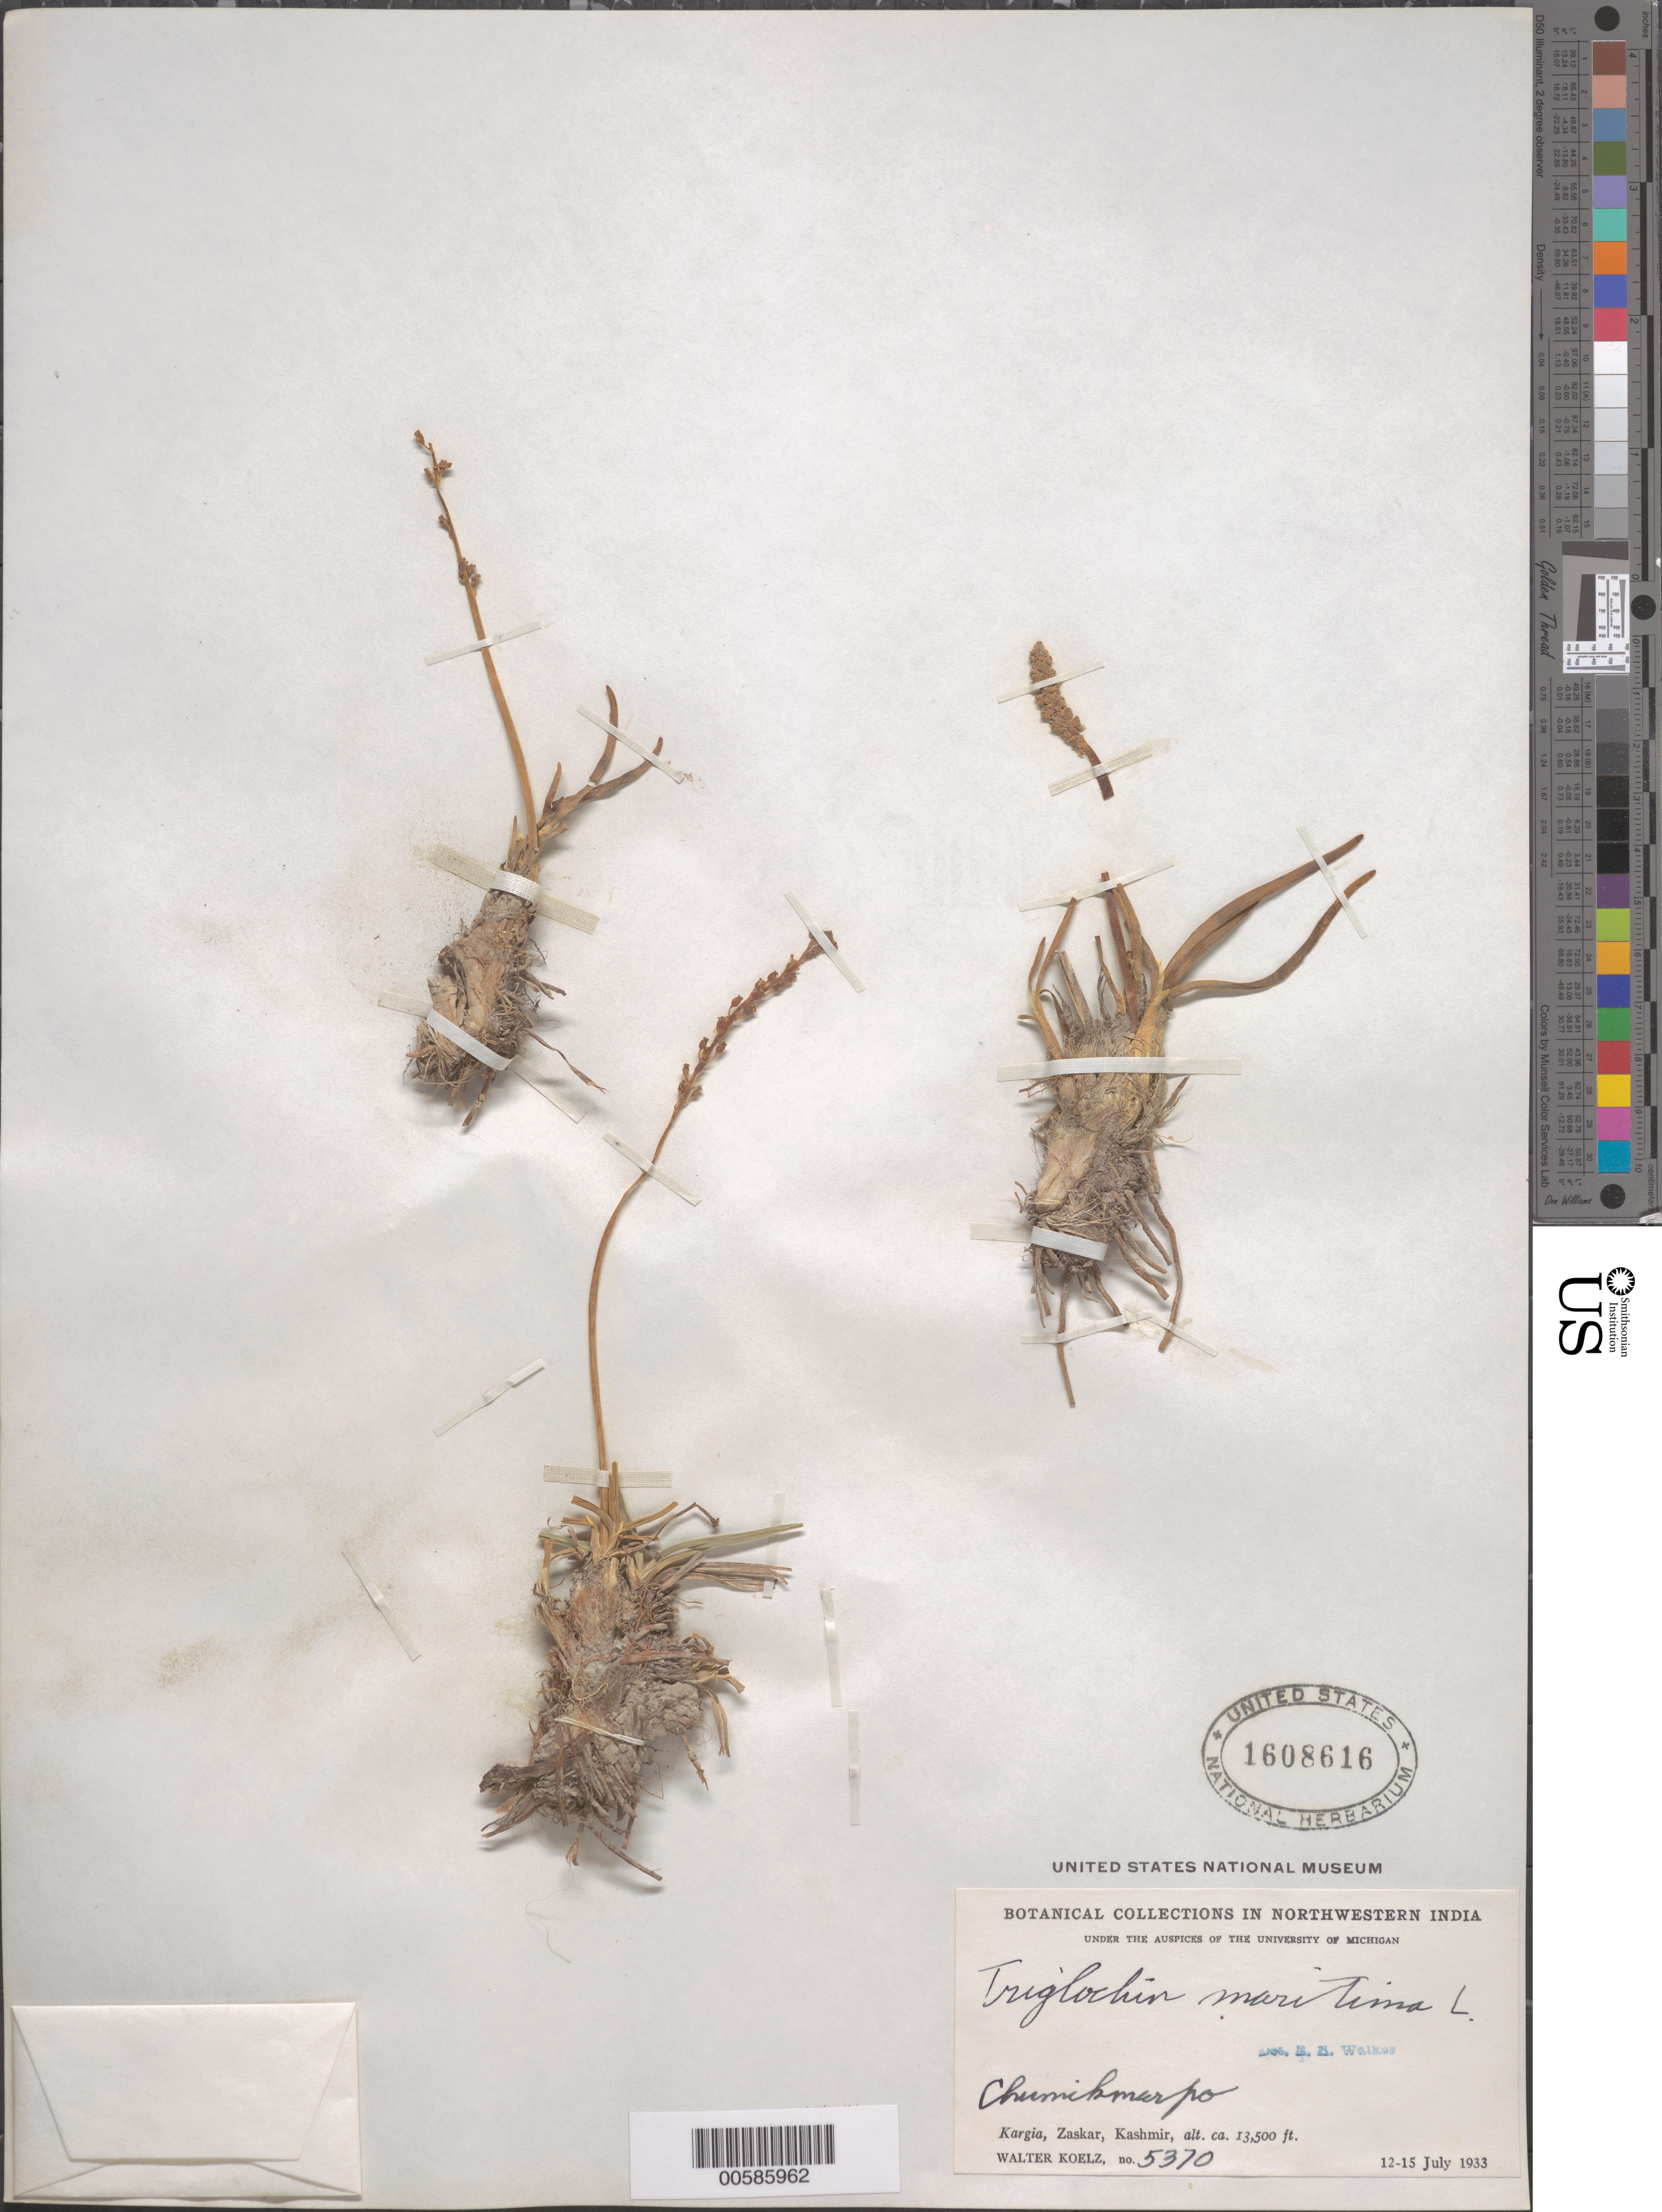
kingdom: Plantae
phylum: Tracheophyta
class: Liliopsida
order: Alismatales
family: Juncaginaceae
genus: Triglochin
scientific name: Triglochin maritima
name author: L.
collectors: W. N. Koelz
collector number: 5370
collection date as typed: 12 Jul 1933 to 15 Jul 1933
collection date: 1933-07-12/1933-07-15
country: India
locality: Kargia, Zaskar, Kashmir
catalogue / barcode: US 1608616